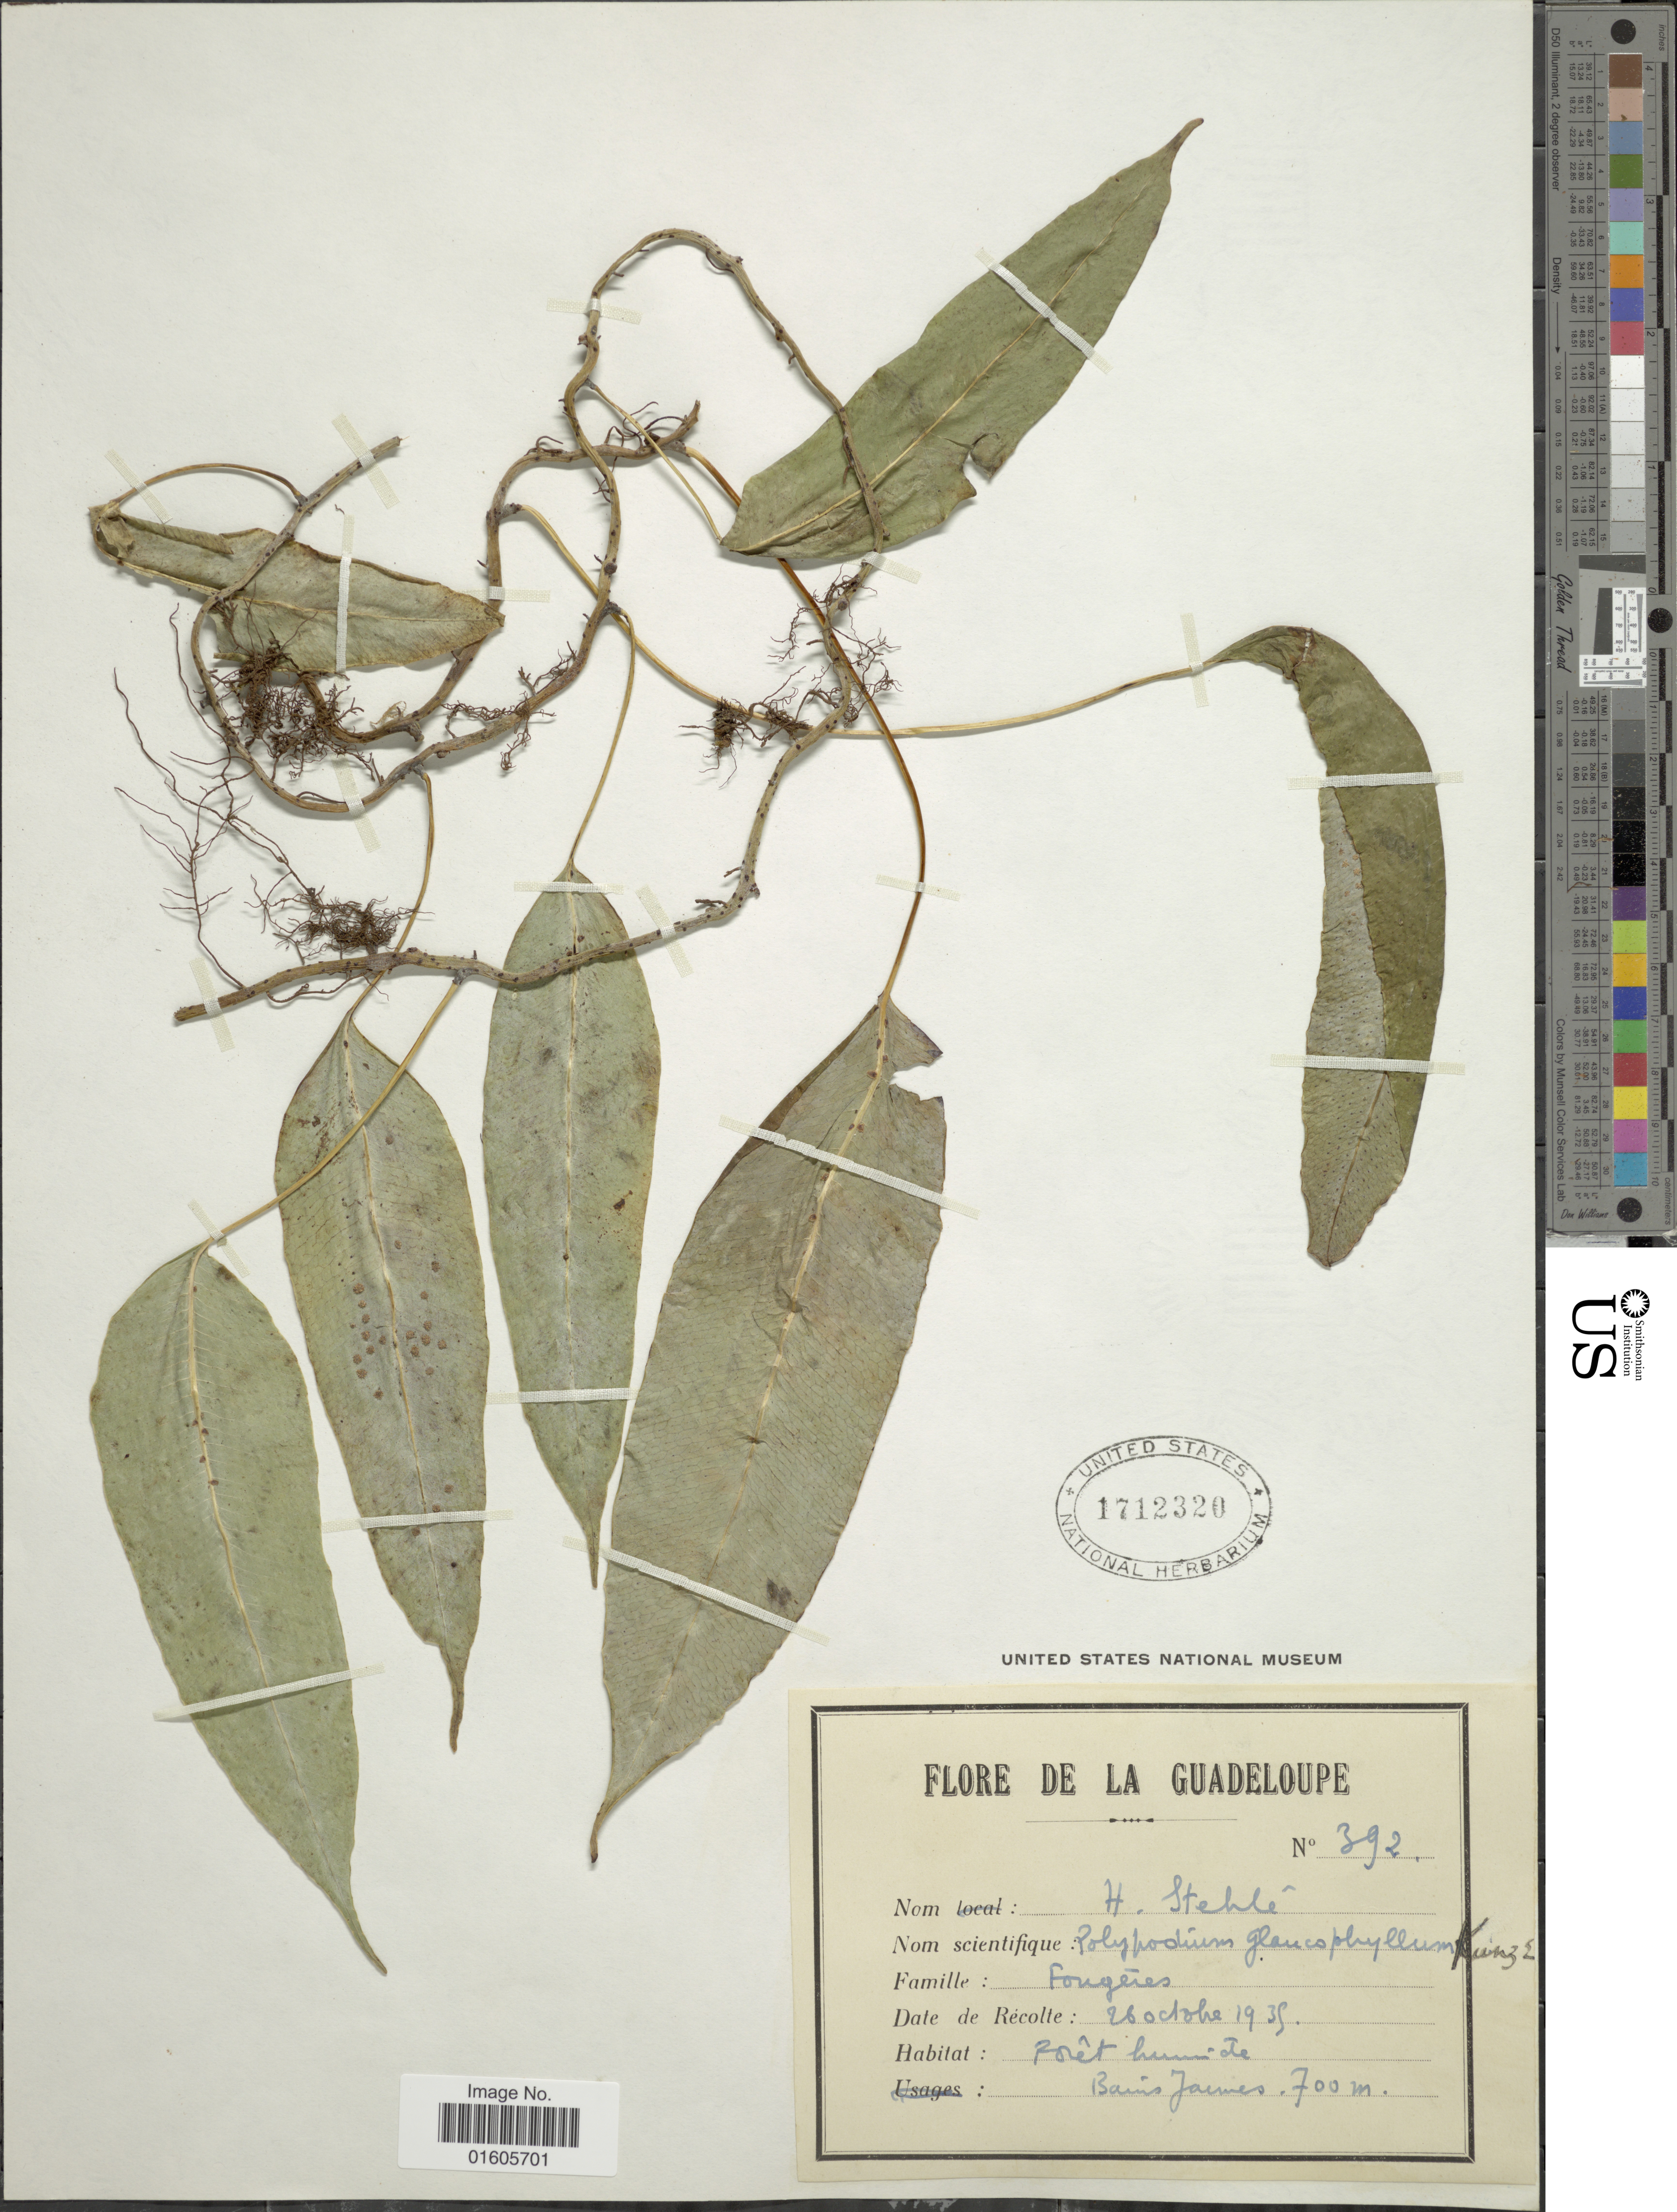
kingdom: Plantae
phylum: Tracheophyta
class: Polypodiopsida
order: Polypodiales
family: Polypodiaceae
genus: Serpocaulon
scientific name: Serpocaulon levigatum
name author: (Cav.) A.R. Sm.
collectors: H. Stehlé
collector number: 392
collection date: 1935-10-26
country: Guadeloupe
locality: Bains James.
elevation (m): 700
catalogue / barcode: US 1712320